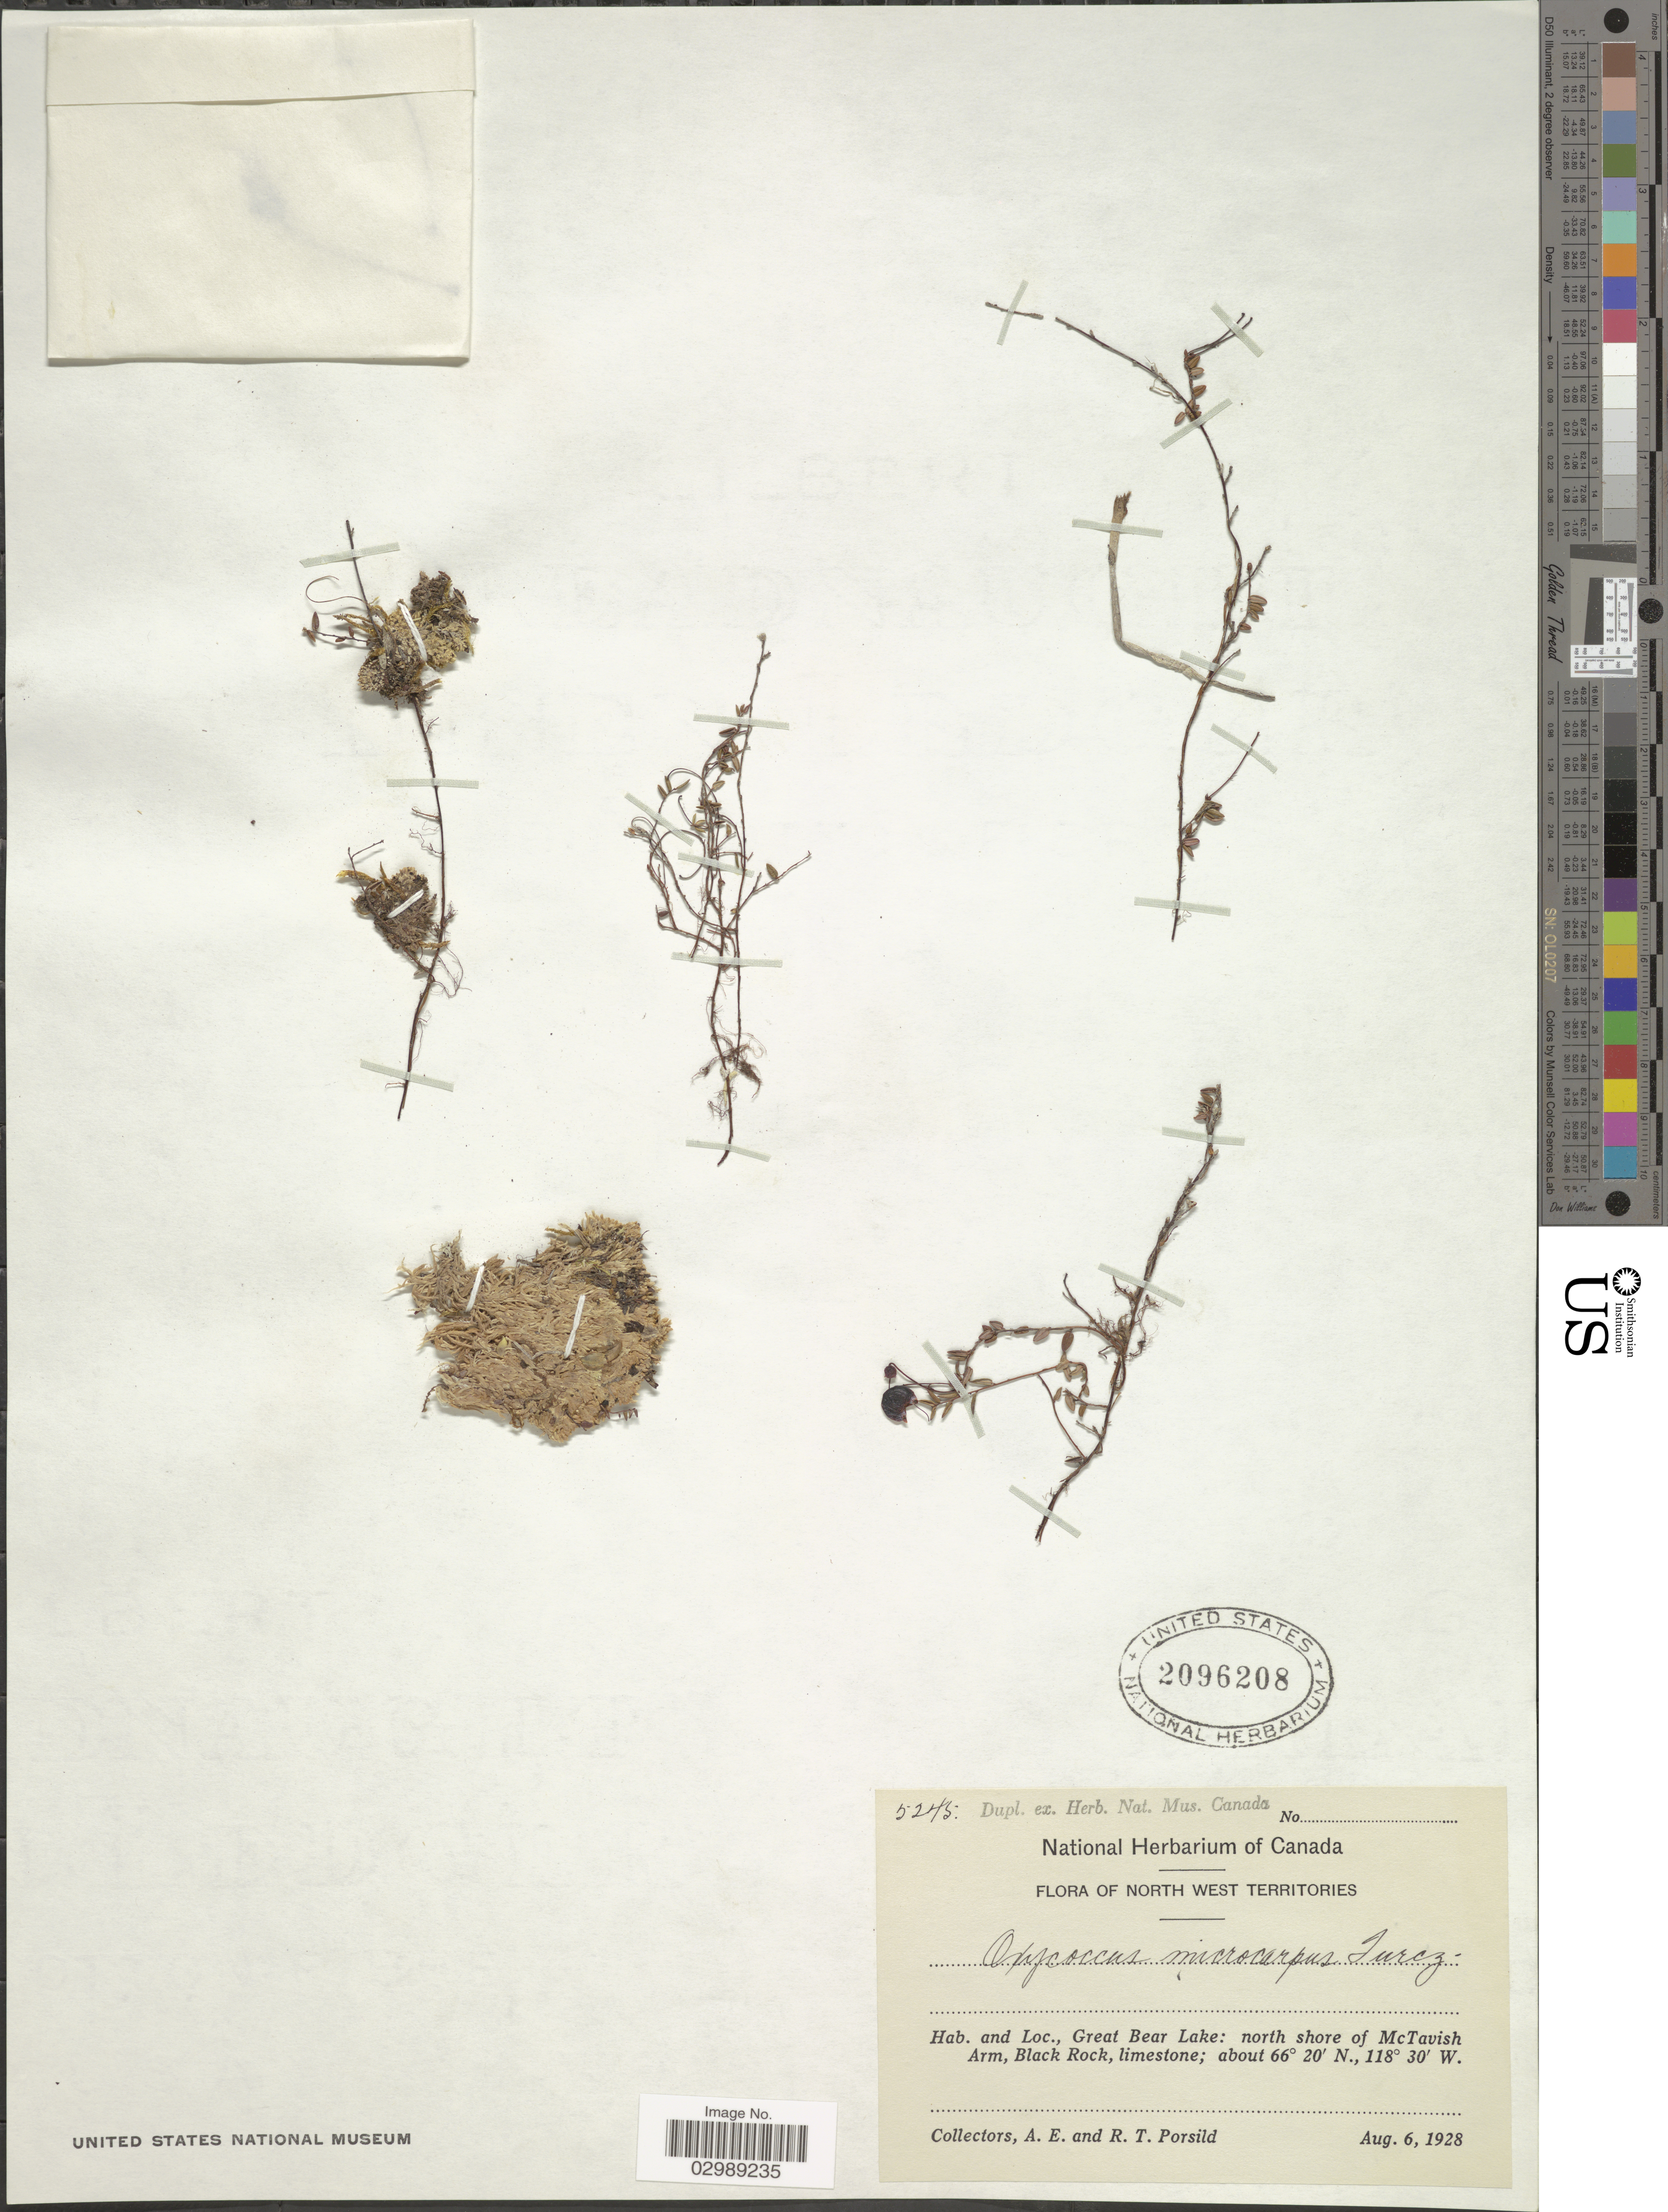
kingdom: Plantae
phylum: Tracheophyta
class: Magnoliopsida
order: Ericales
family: Ericaceae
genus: Vaccinium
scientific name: Vaccinium oxycoccos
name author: L.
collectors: A. E. Porsild & R. T. Porsild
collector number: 5243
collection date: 1928-08-06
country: Canada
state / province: Northwest Territories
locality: North West Territories, Great Bear Lake: north shore of McTavish Arm, Black Rock.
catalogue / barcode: US 2096208